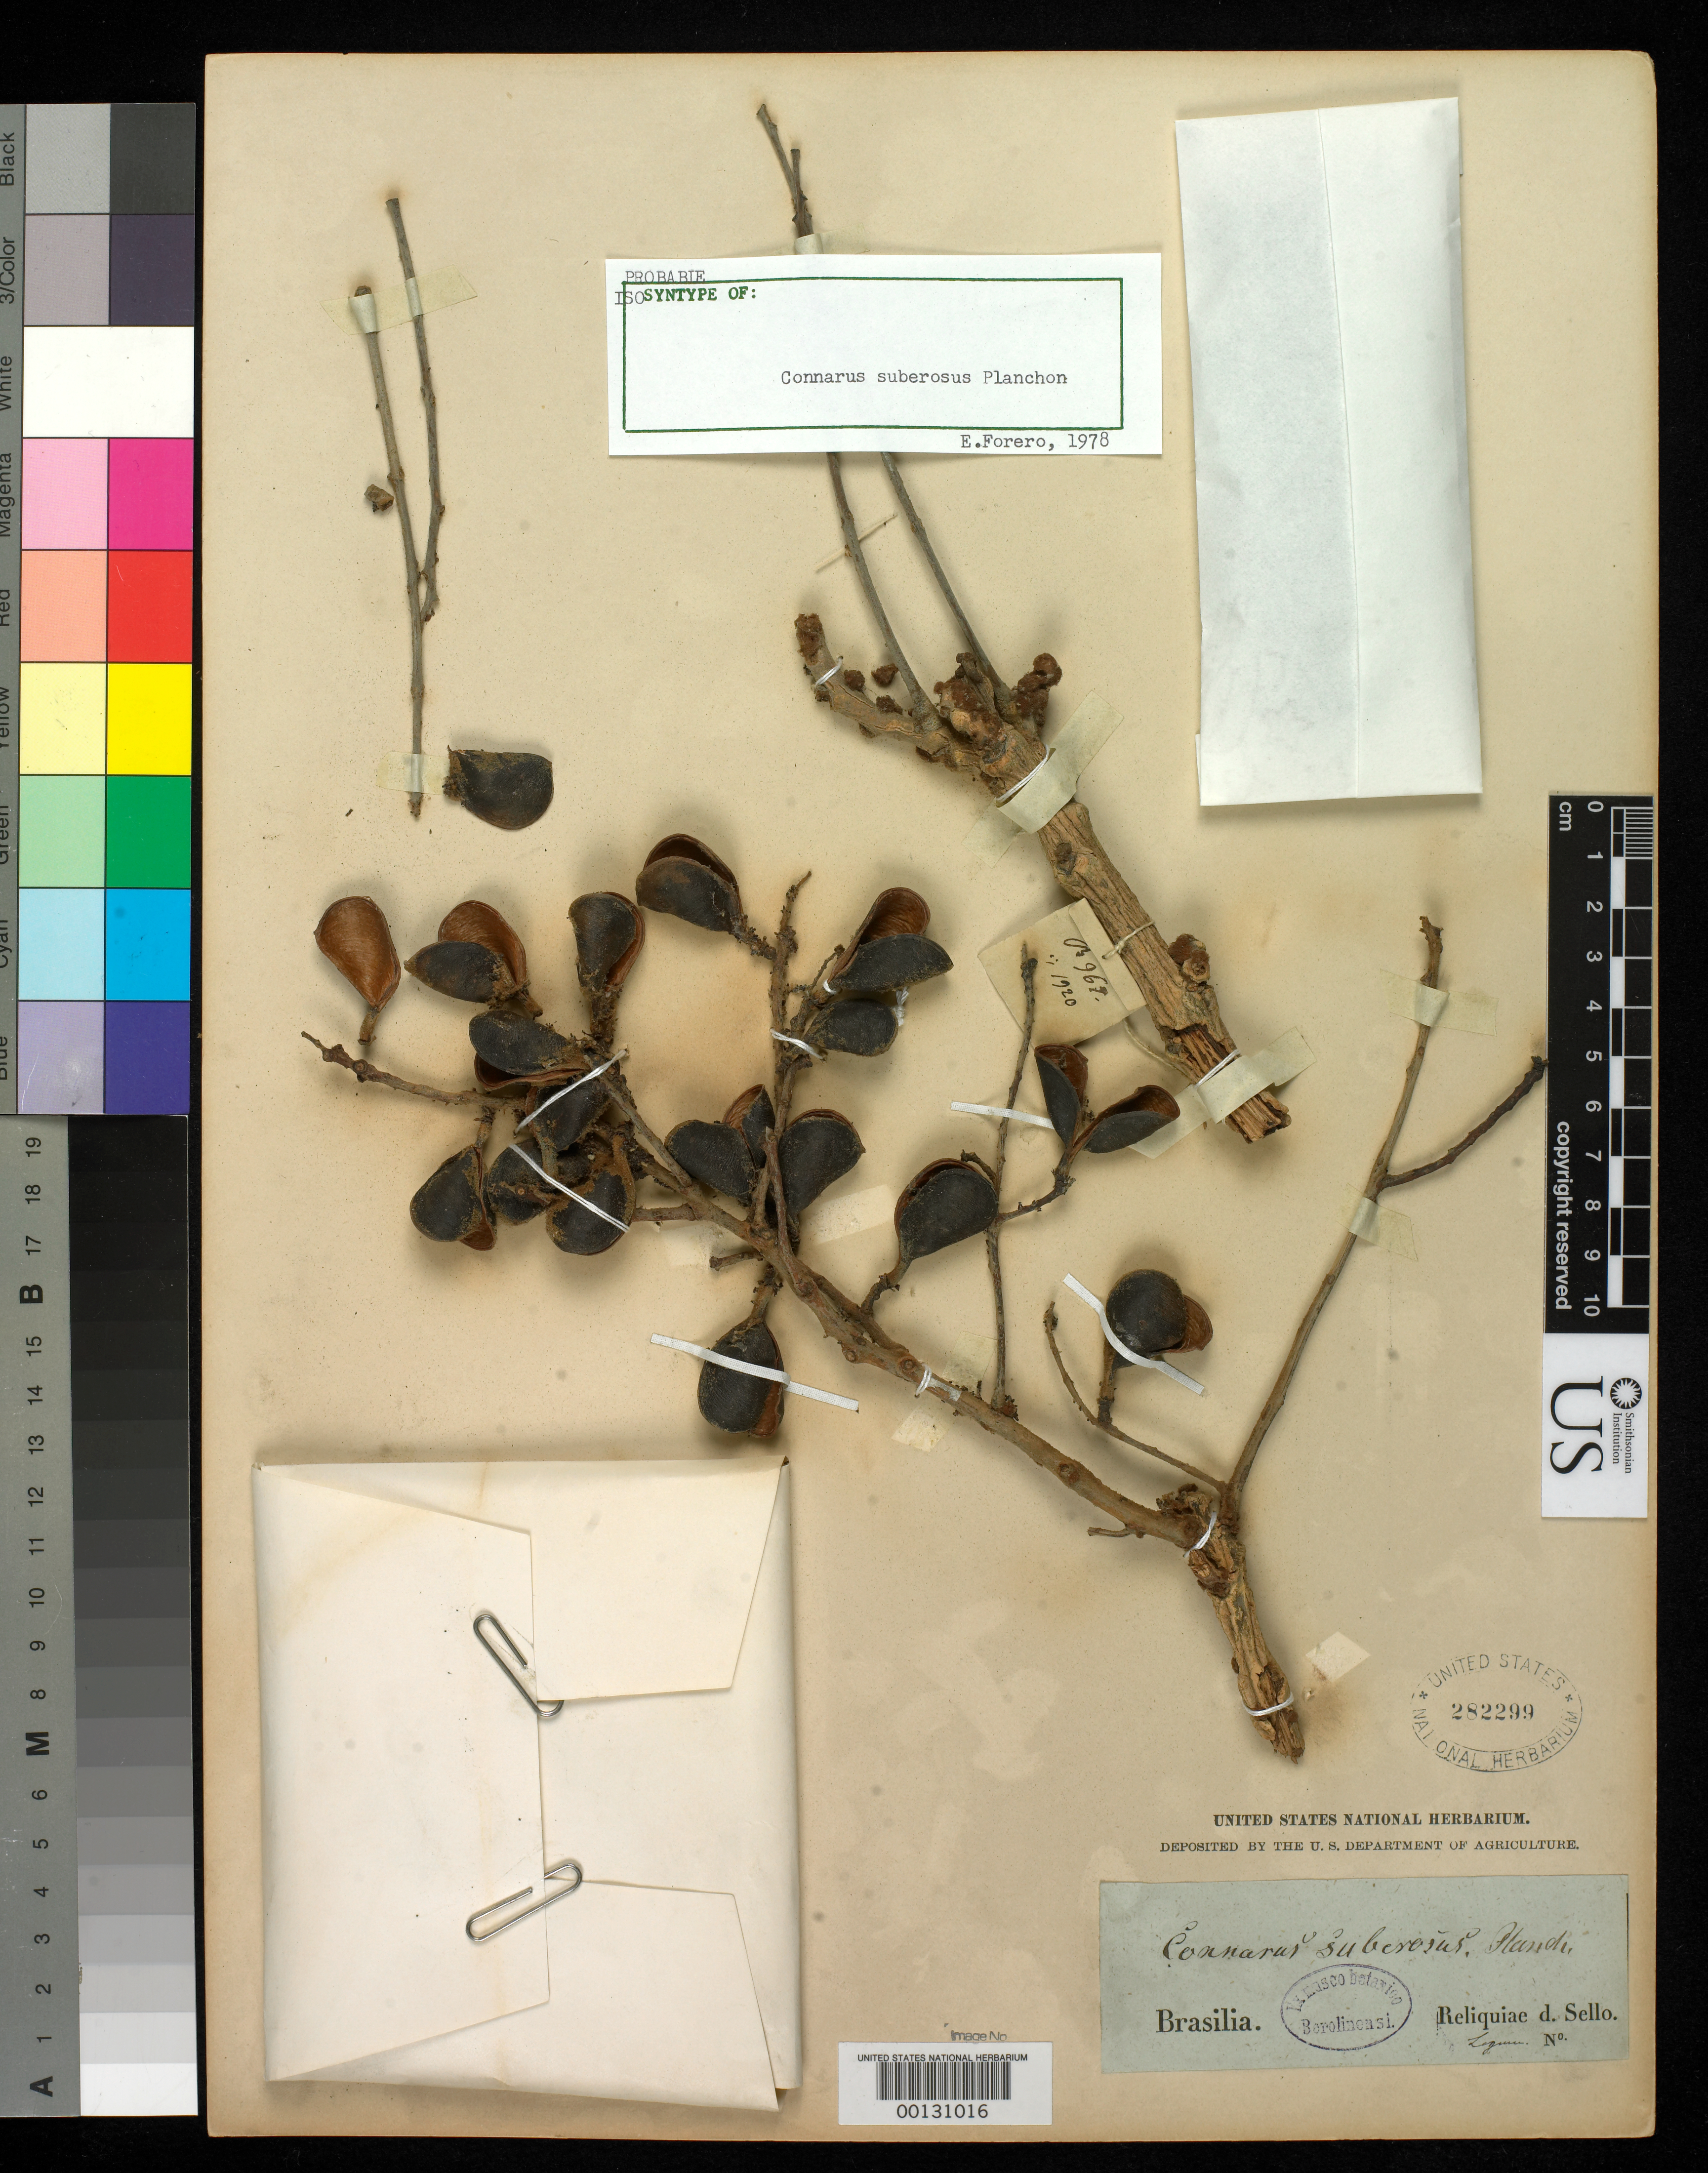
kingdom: Plantae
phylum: Tracheophyta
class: Magnoliopsida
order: Oxalidales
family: Connaraceae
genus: Connarus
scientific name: Connarus suberosus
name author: Planch.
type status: Isosyntype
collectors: F. Sellow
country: Brazil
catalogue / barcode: US 282299